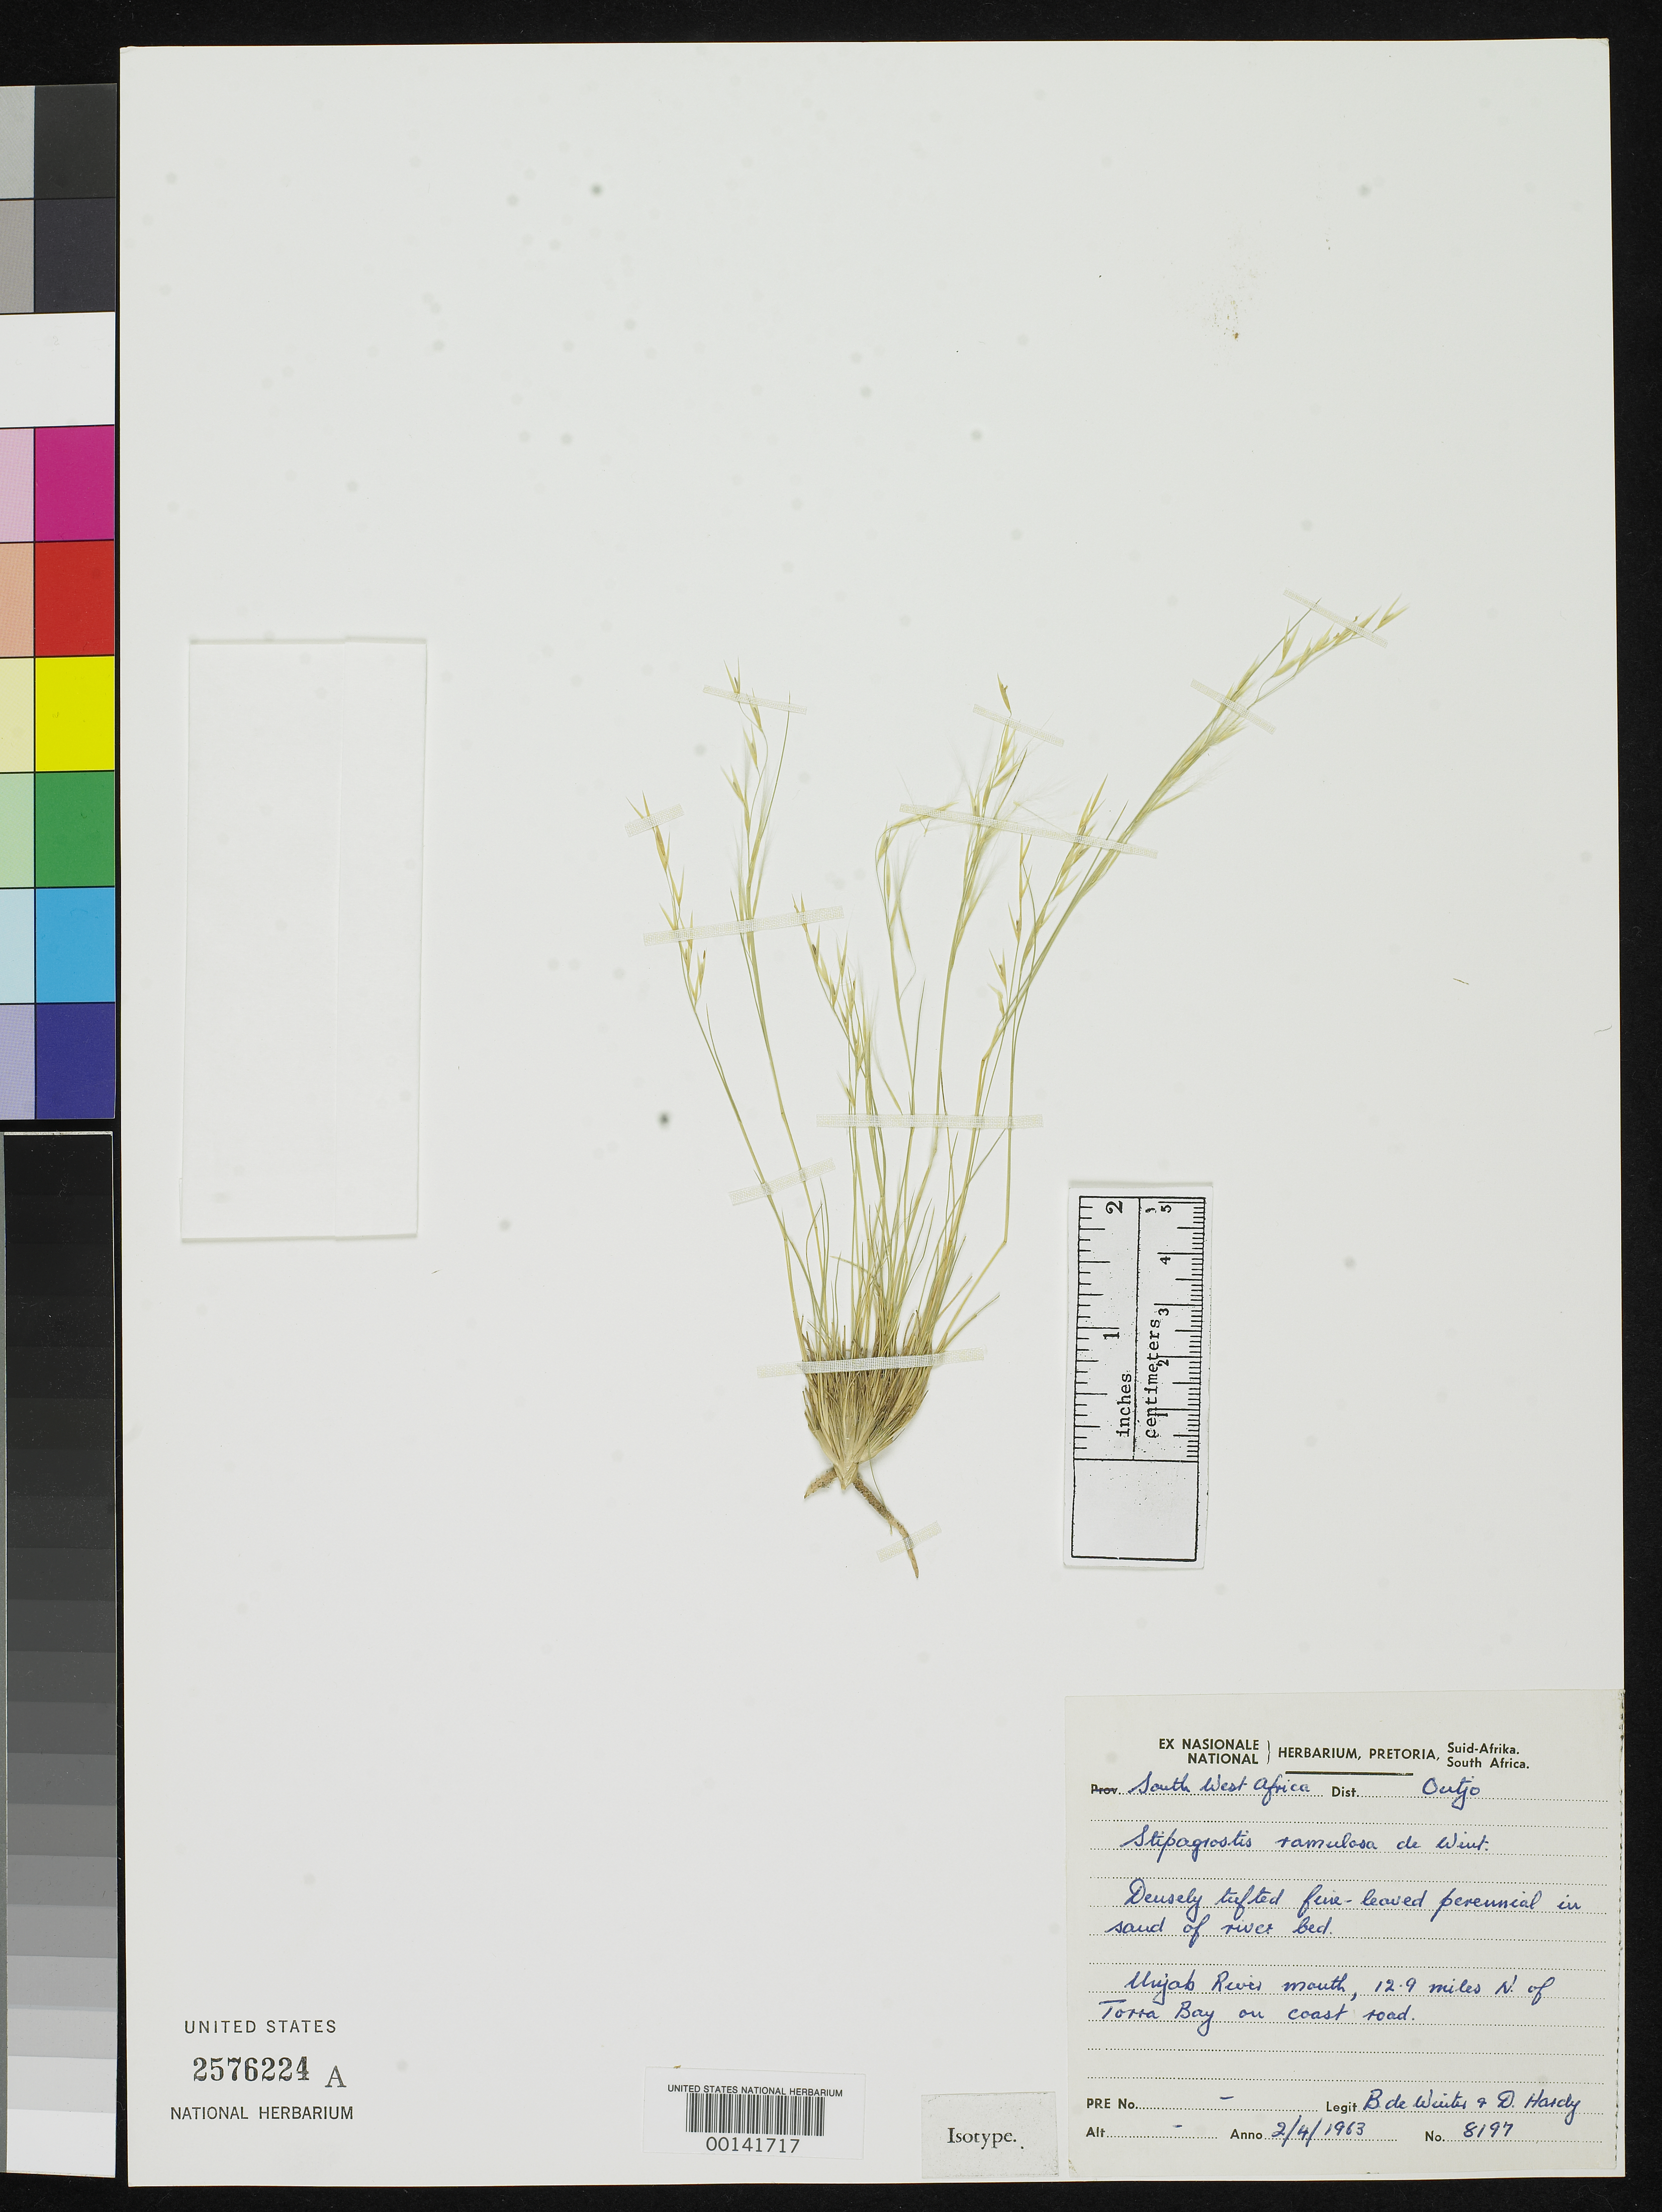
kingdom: Plantae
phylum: Tracheophyta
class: Liliopsida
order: Poales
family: Poaceae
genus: Stipagrostis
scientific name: Stipagrostis ramulosa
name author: De Winter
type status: Isotype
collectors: B. de Winter & D. Hardy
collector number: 8197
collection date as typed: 1963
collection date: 1963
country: South Africa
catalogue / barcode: US 2576224A